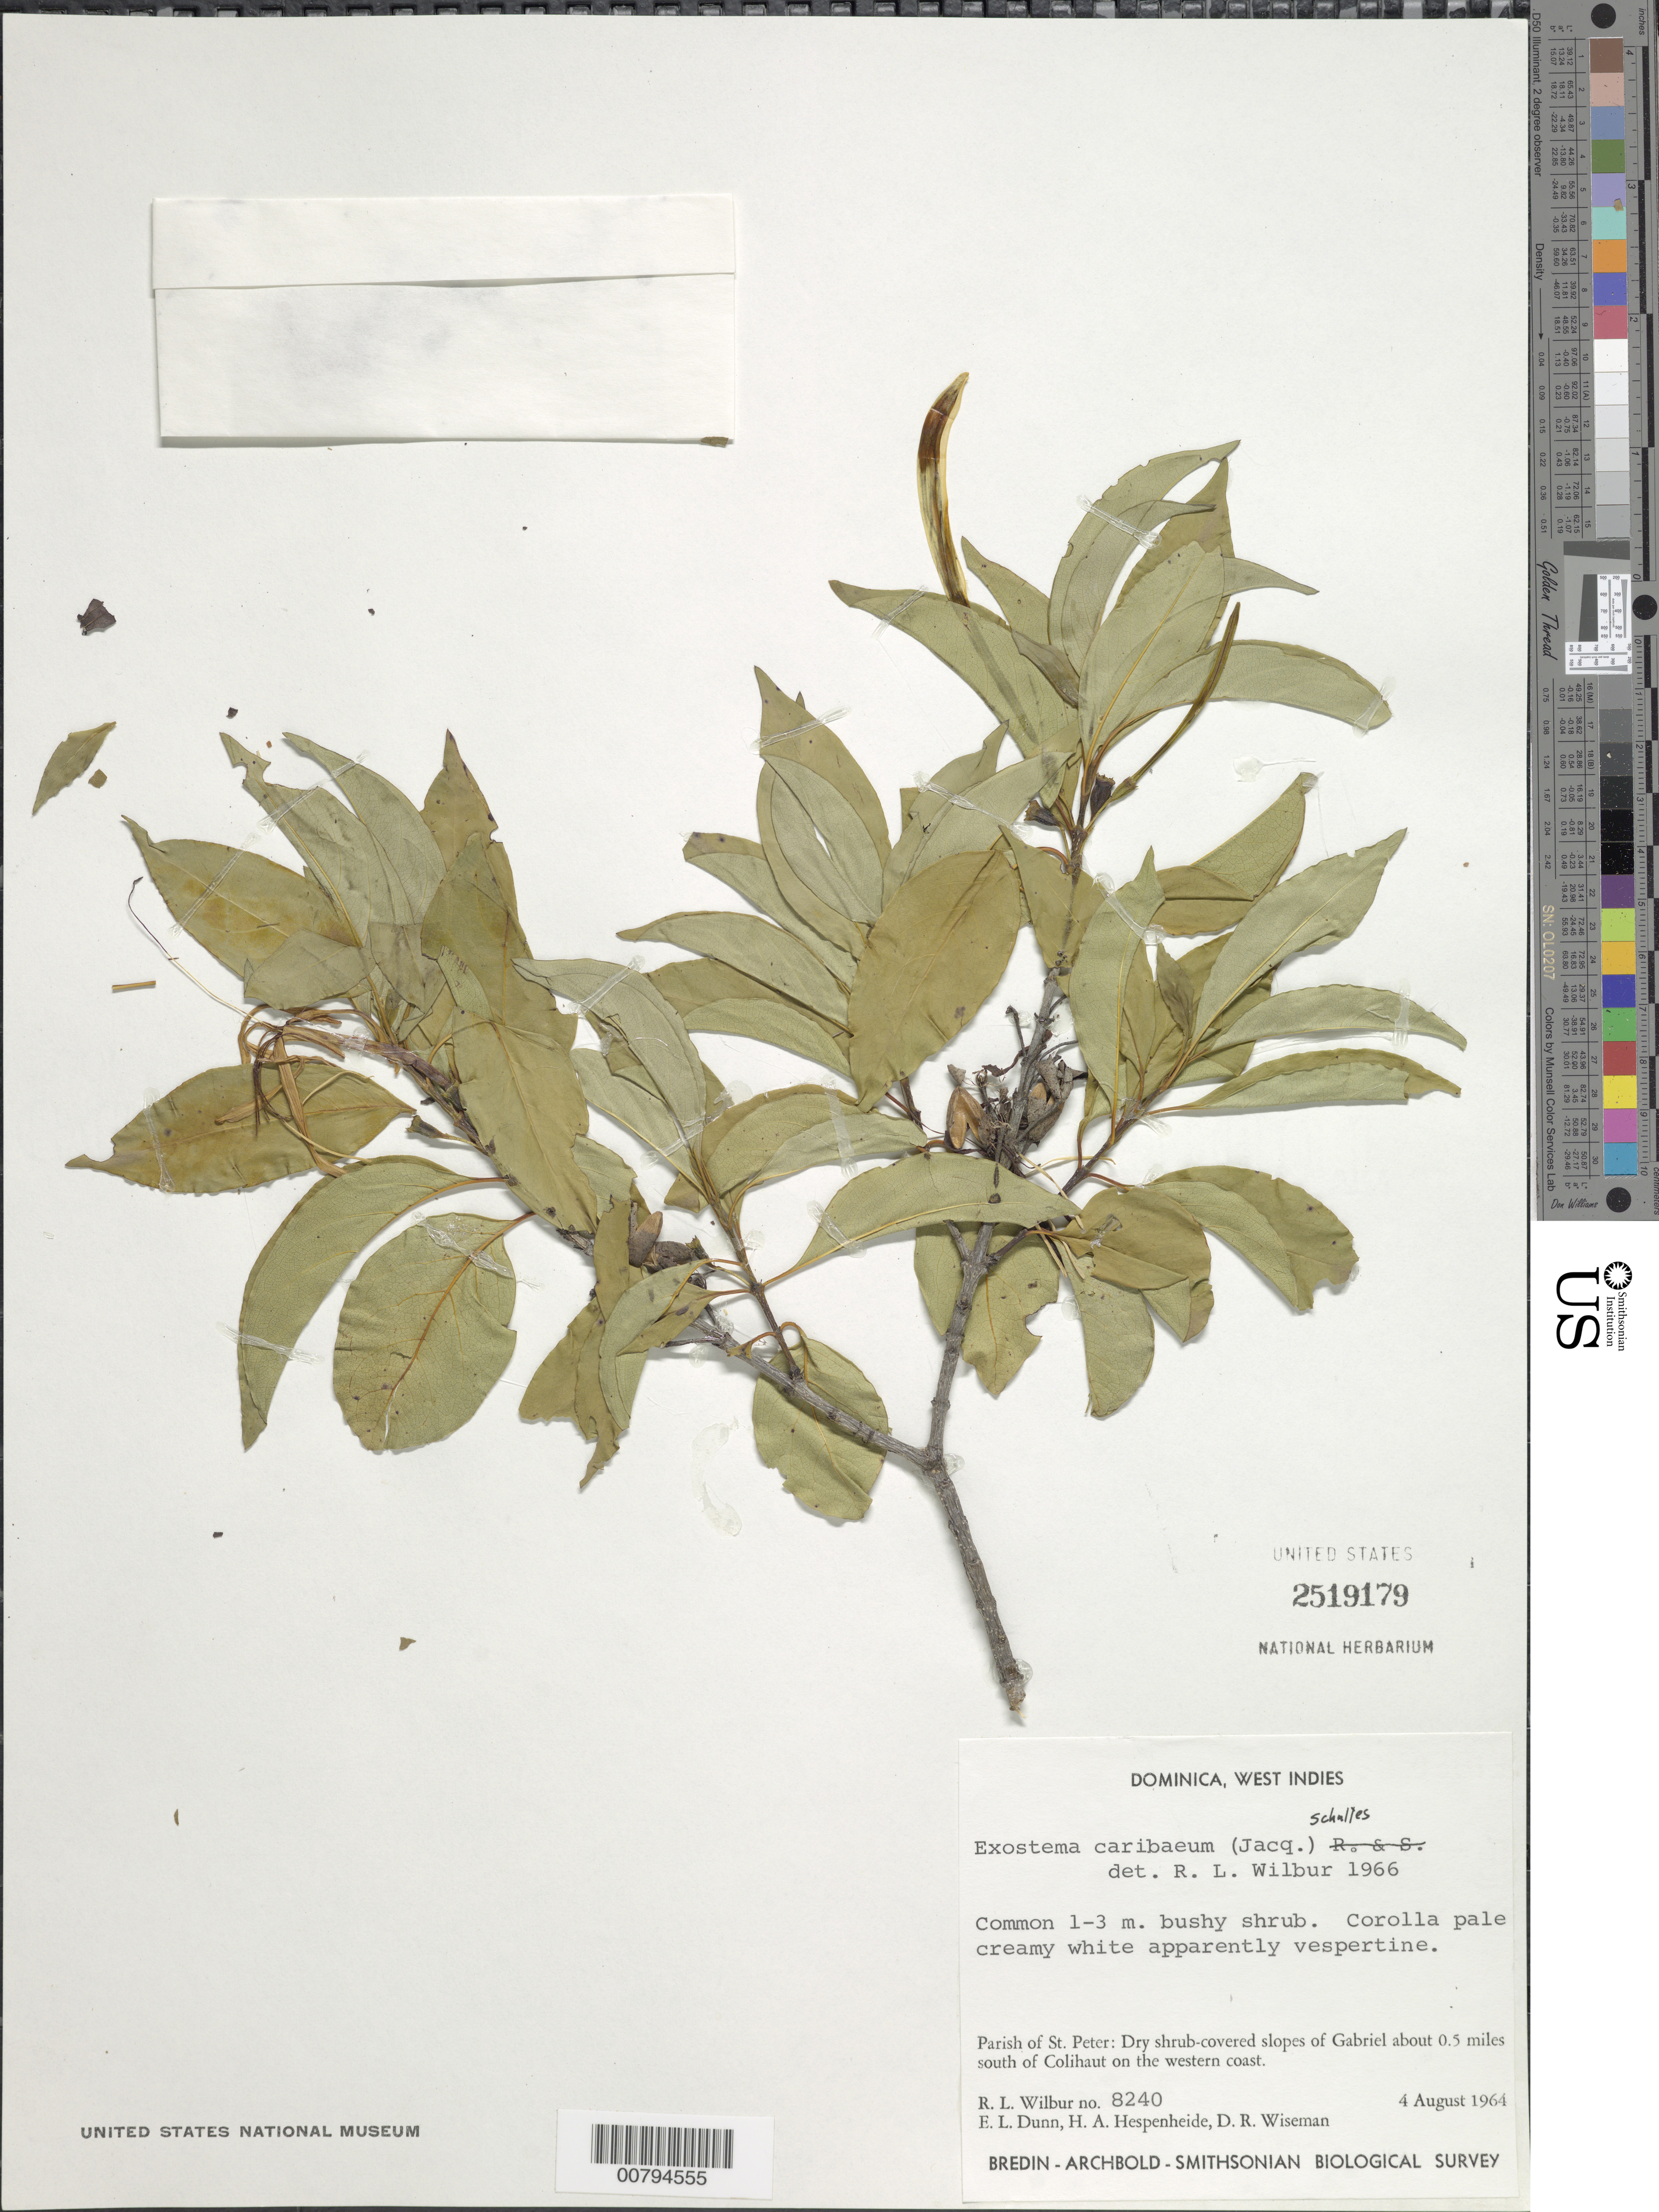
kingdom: Plantae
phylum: Tracheophyta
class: Magnoliopsida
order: Gentianales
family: Rubiaceae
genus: Exostema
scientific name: Exostema caribaeum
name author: (Jacq.) Roem. & Schult.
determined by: Wilbur, R. L.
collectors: R. L. Wilbur, E. Dunn, H. A. Hespenheide & D. R. Wiseman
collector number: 8240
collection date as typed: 04 Aug 1964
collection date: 1964-08-04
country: Dominica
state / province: St. Peter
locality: Slopes of Gabriel, about 0.5 miles south of Colihaut on the western coast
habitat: Dry shrub-covered slopes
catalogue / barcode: US 2519179